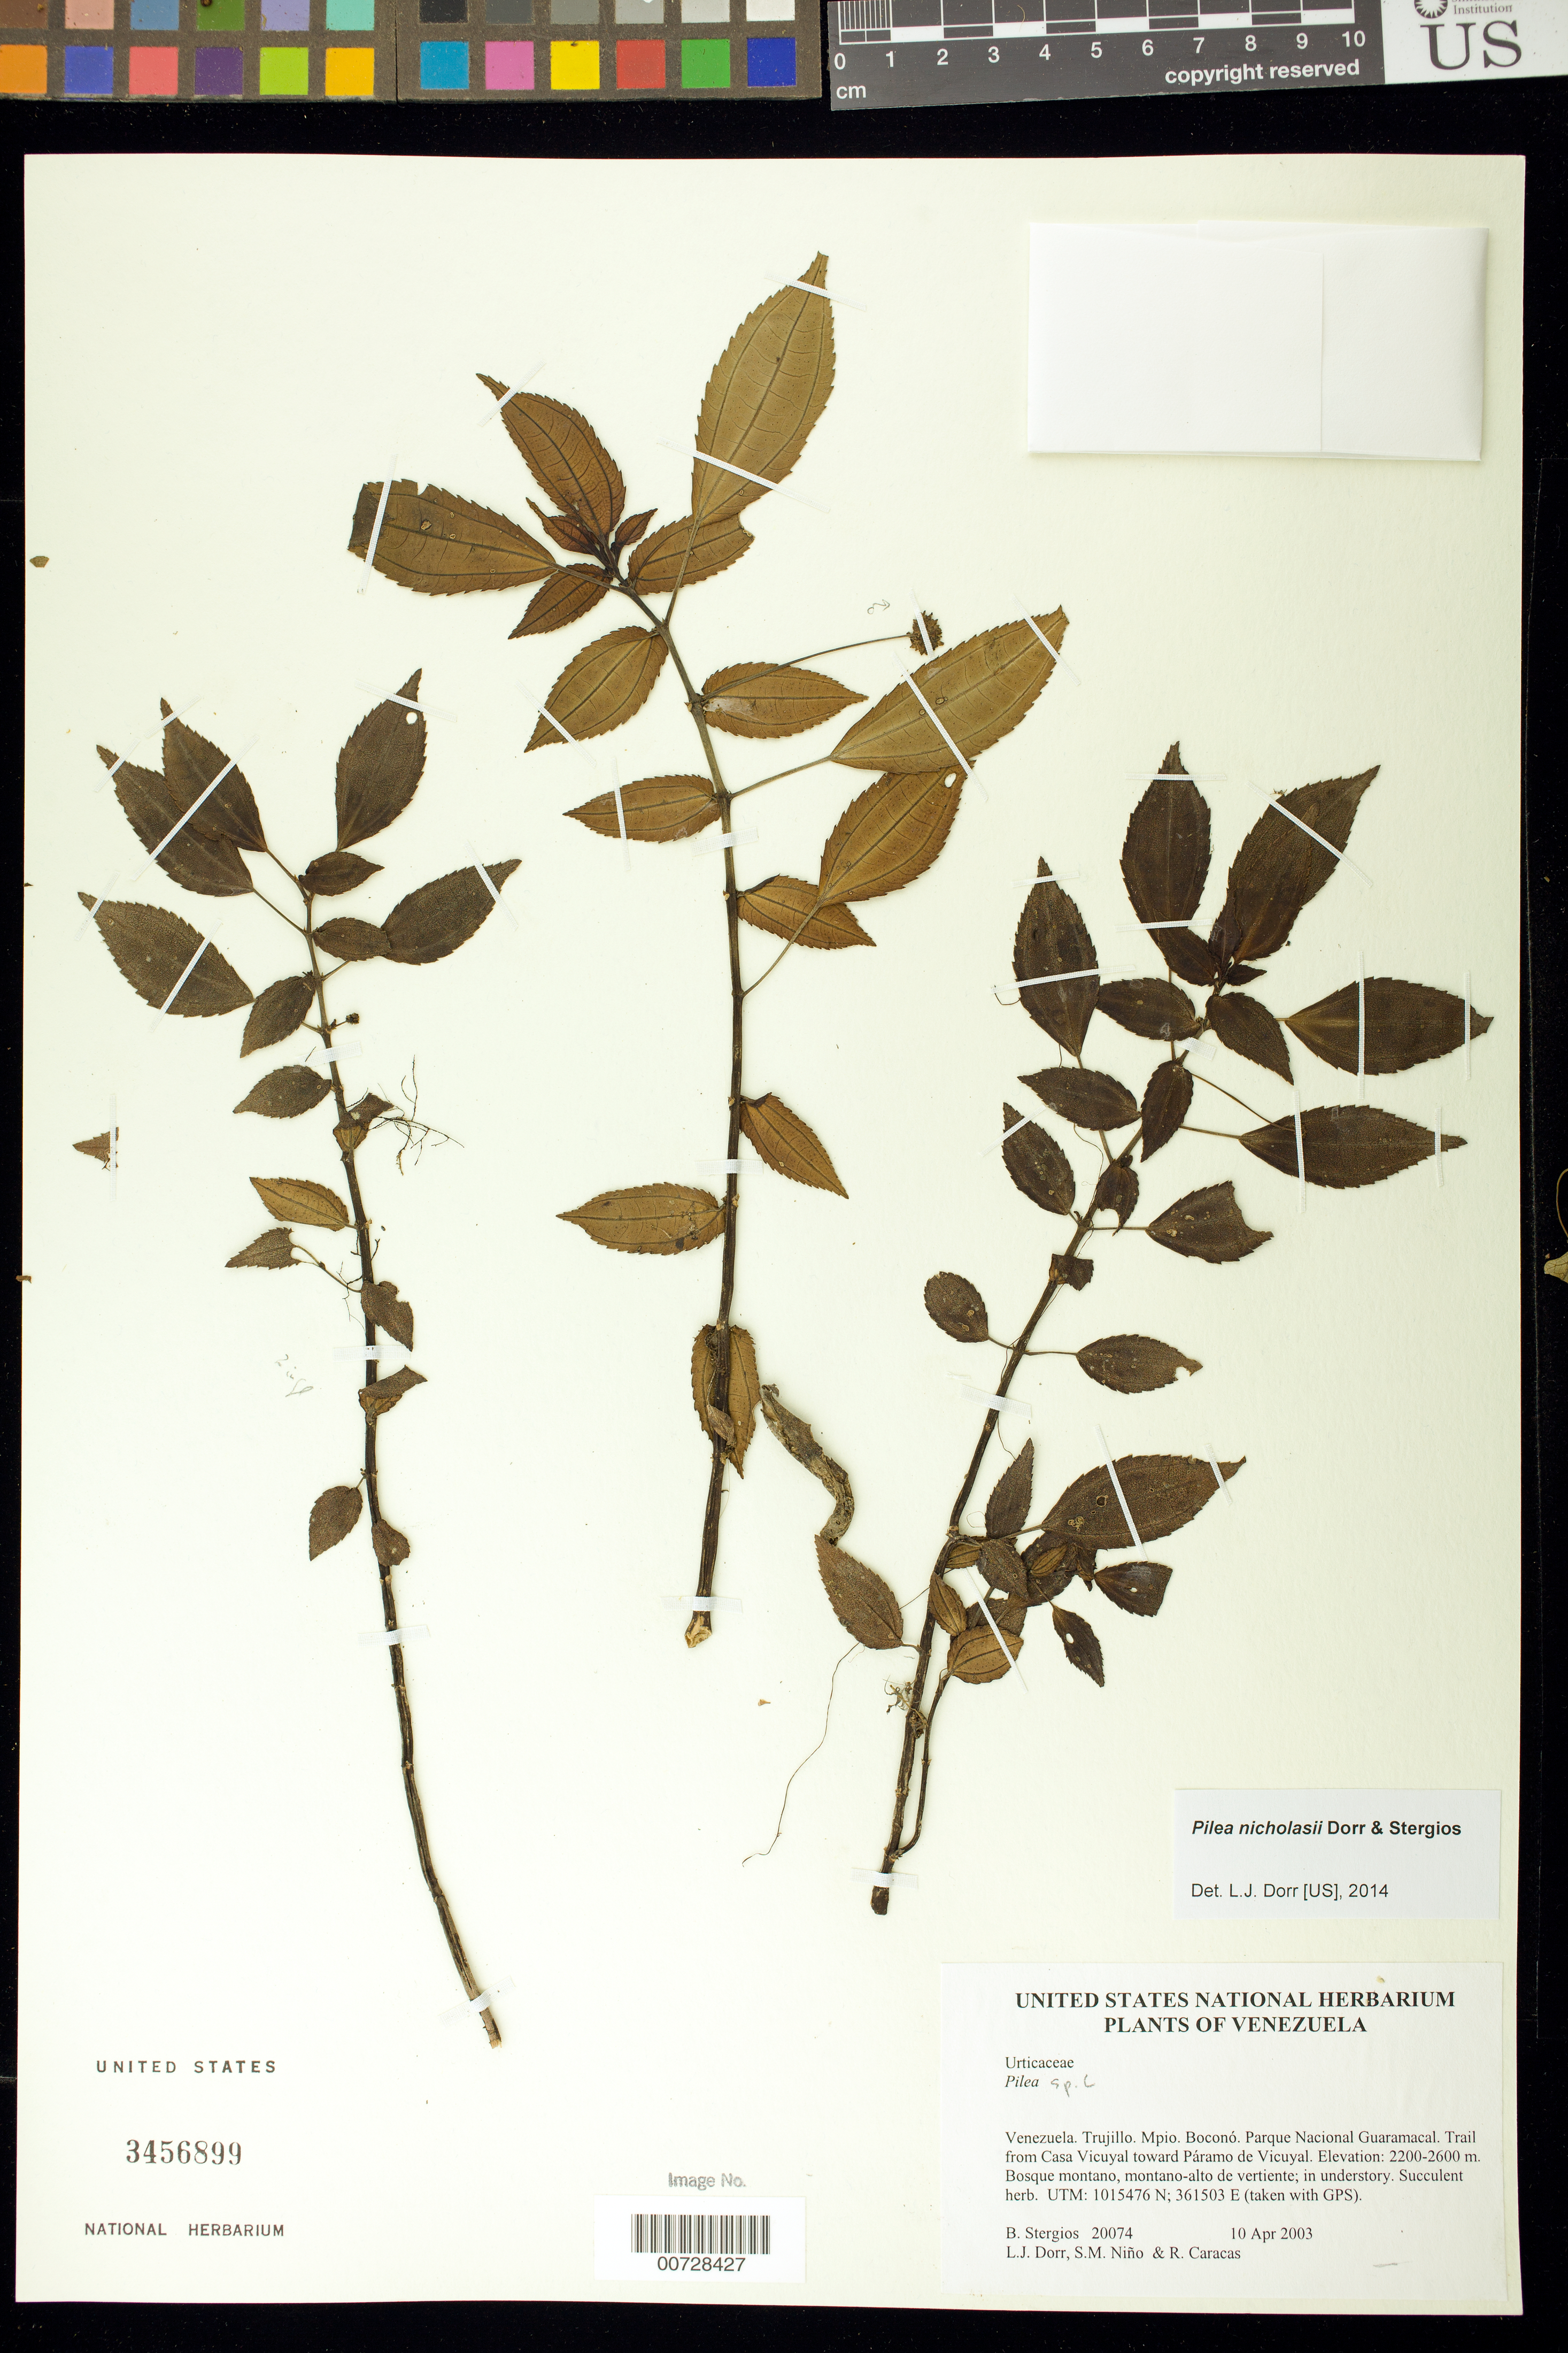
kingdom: Plantae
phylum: Tracheophyta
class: Magnoliopsida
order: Rosales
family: Urticaceae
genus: Pilea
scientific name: Pilea nicholasii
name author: Dorr & Stergios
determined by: Dorr, L. J., (BOT), Smithsonian Institution - National Museum of Natural History (UNITED STATES)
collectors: B. G. Stergios, L. J. Dorr, S. M. Niño & R. Caracas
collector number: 20074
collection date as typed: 10 Apr 2003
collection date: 2003-04-10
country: Venezuela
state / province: Trujillo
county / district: Boconó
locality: Parque Nacional Guaramacal. Trail from Casa Vicuyal toward Páramo de Vicuyal.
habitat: Bosque montano, montano-alto de vertiente; in understory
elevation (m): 2200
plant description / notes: PORT, US, VEN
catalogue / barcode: US 3456899